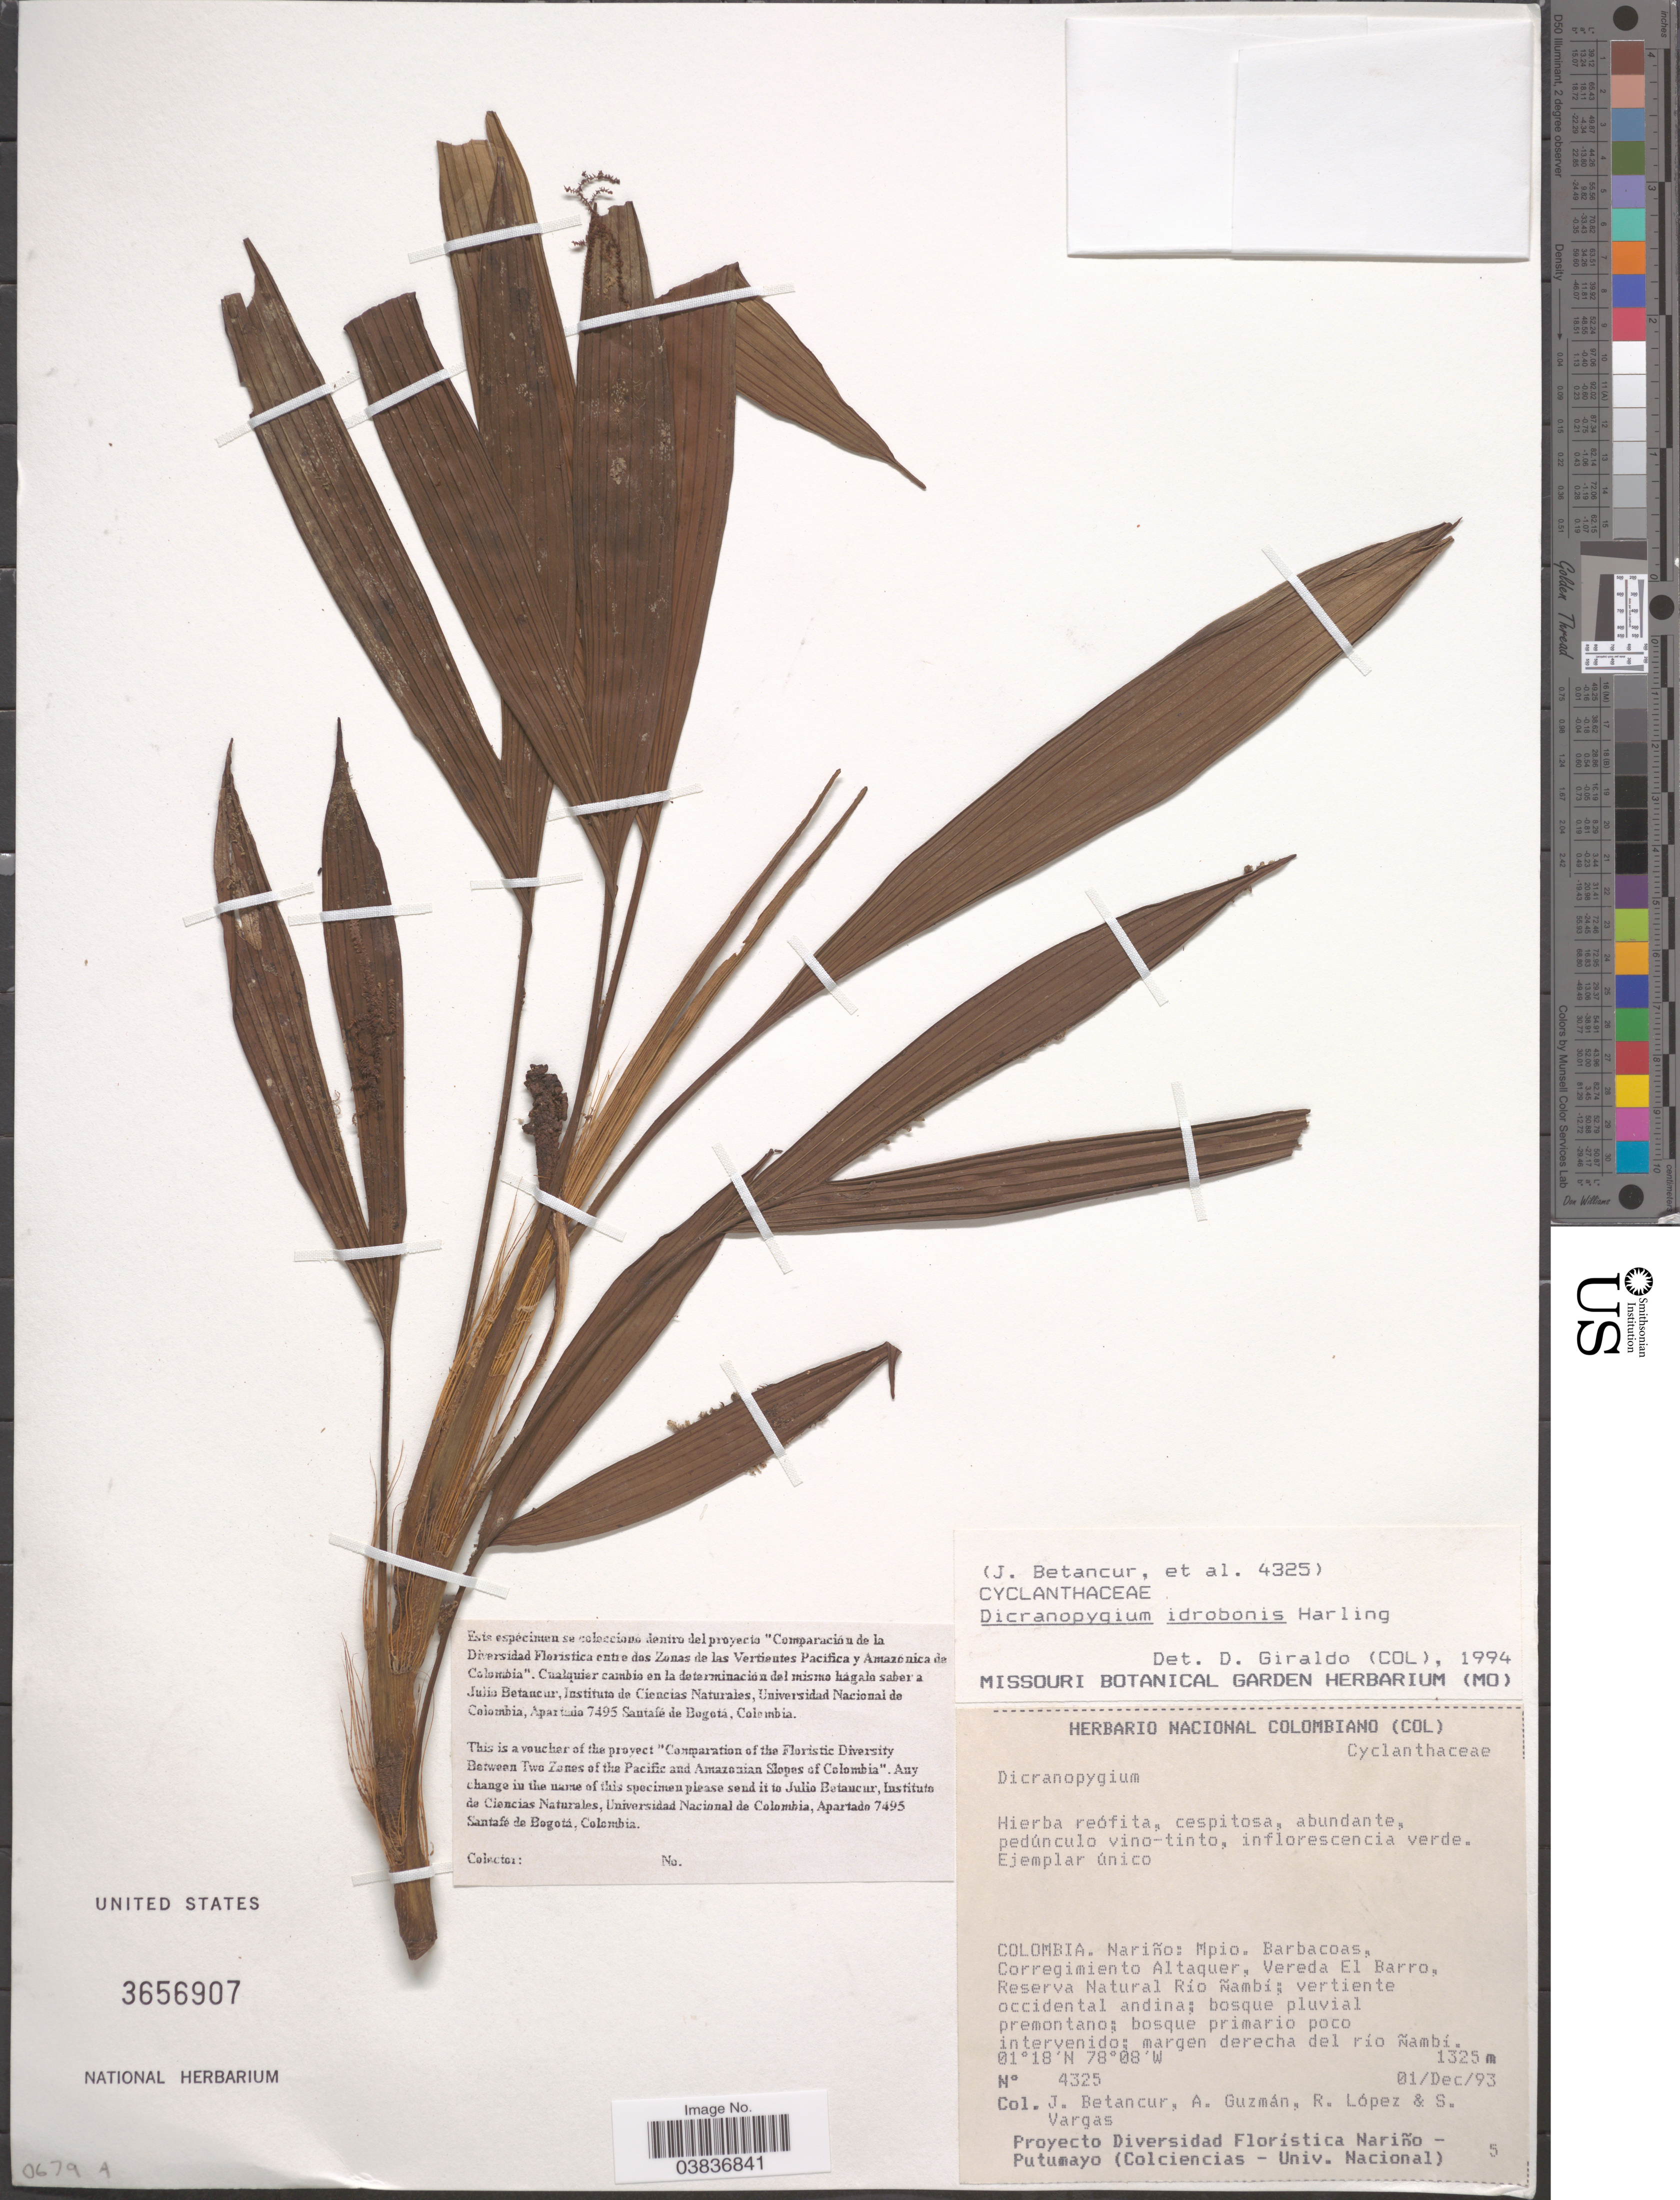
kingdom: Plantae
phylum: Tracheophyta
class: Liliopsida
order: Pandanales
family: Cyclanthaceae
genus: Dicranopygium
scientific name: Dicranopygium idrobonis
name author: Harling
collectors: J. Betancur, A. Guzman, R. Lopez & S. Vargas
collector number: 4325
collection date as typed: Transcribed d/m/y: 1/12/93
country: Colombia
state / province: Nariño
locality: Mpio. Barbacoas, Corregimiento Altaquer, Vereda El Barro Reserva Natural Río ñambí.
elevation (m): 1325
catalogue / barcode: US 3656907